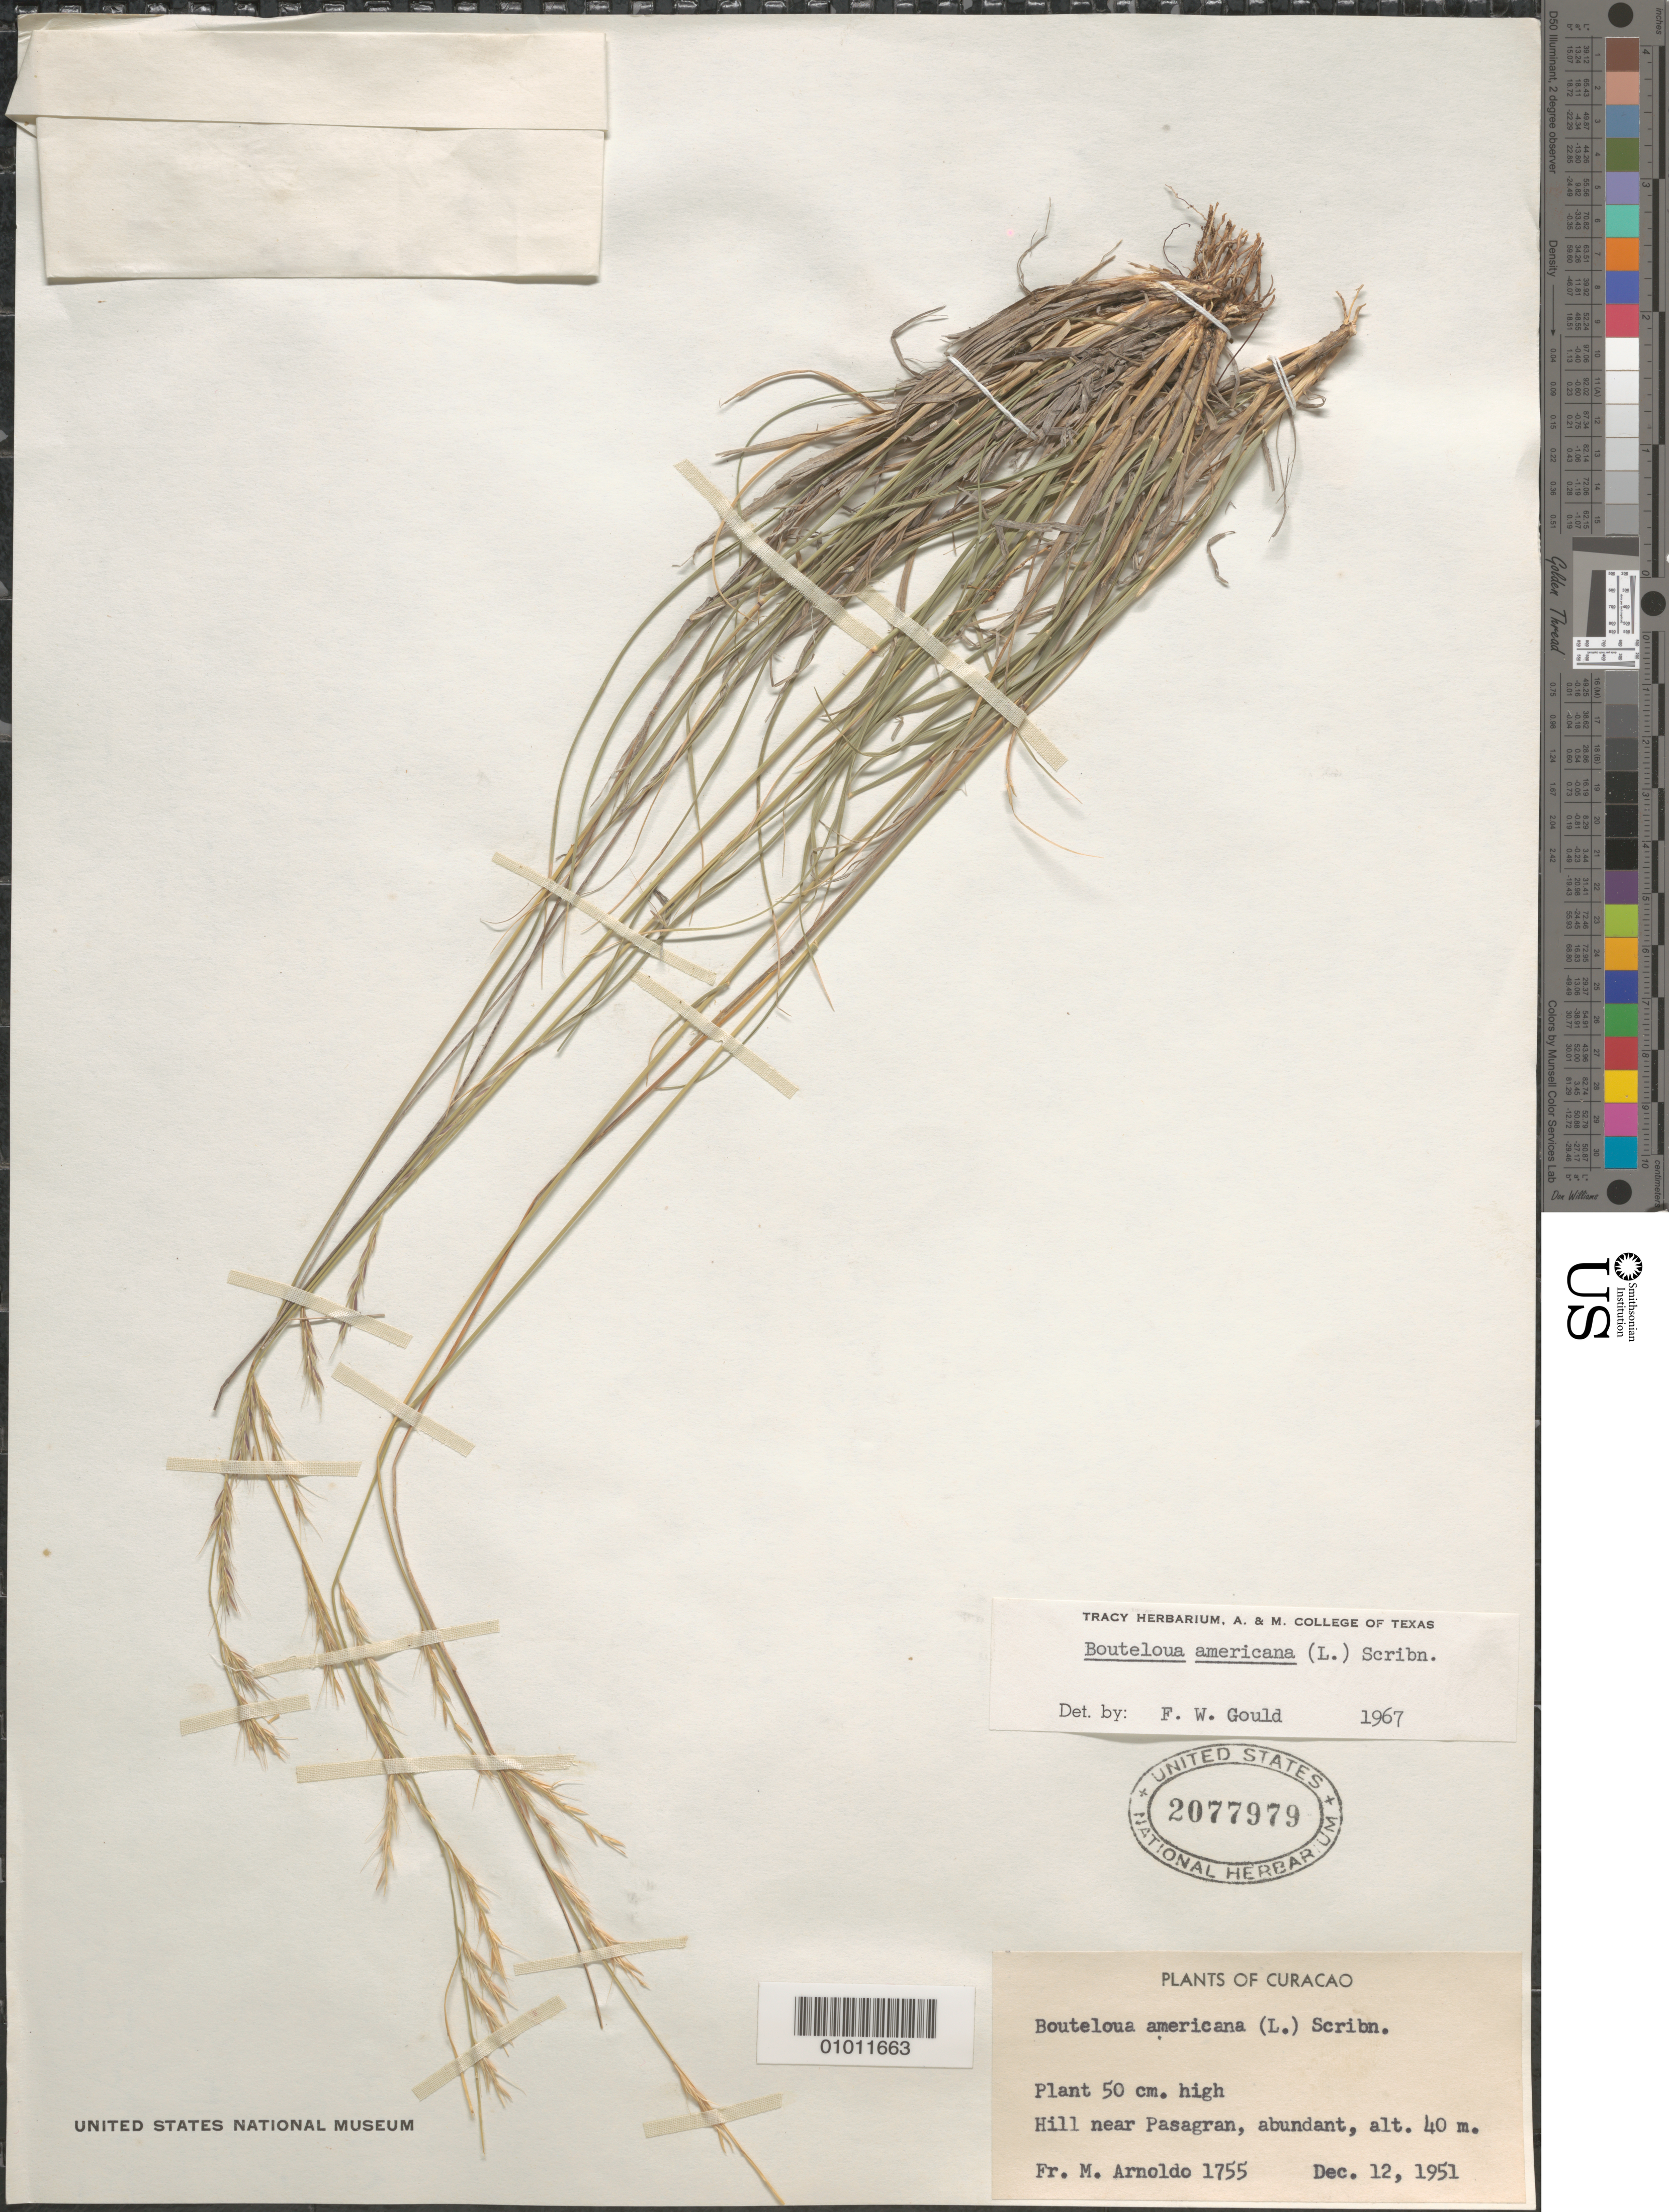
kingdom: Plantae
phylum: Tracheophyta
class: Liliopsida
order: Poales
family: Poaceae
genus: Bouteloua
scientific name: Bouteloua americana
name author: (L.) Scribn.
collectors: F. L. Scribner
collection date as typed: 12 Dec 1951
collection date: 1951-12-12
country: Curaçao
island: Curaçao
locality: Hill near Pasagran, abundant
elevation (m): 40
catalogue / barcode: US 2077979